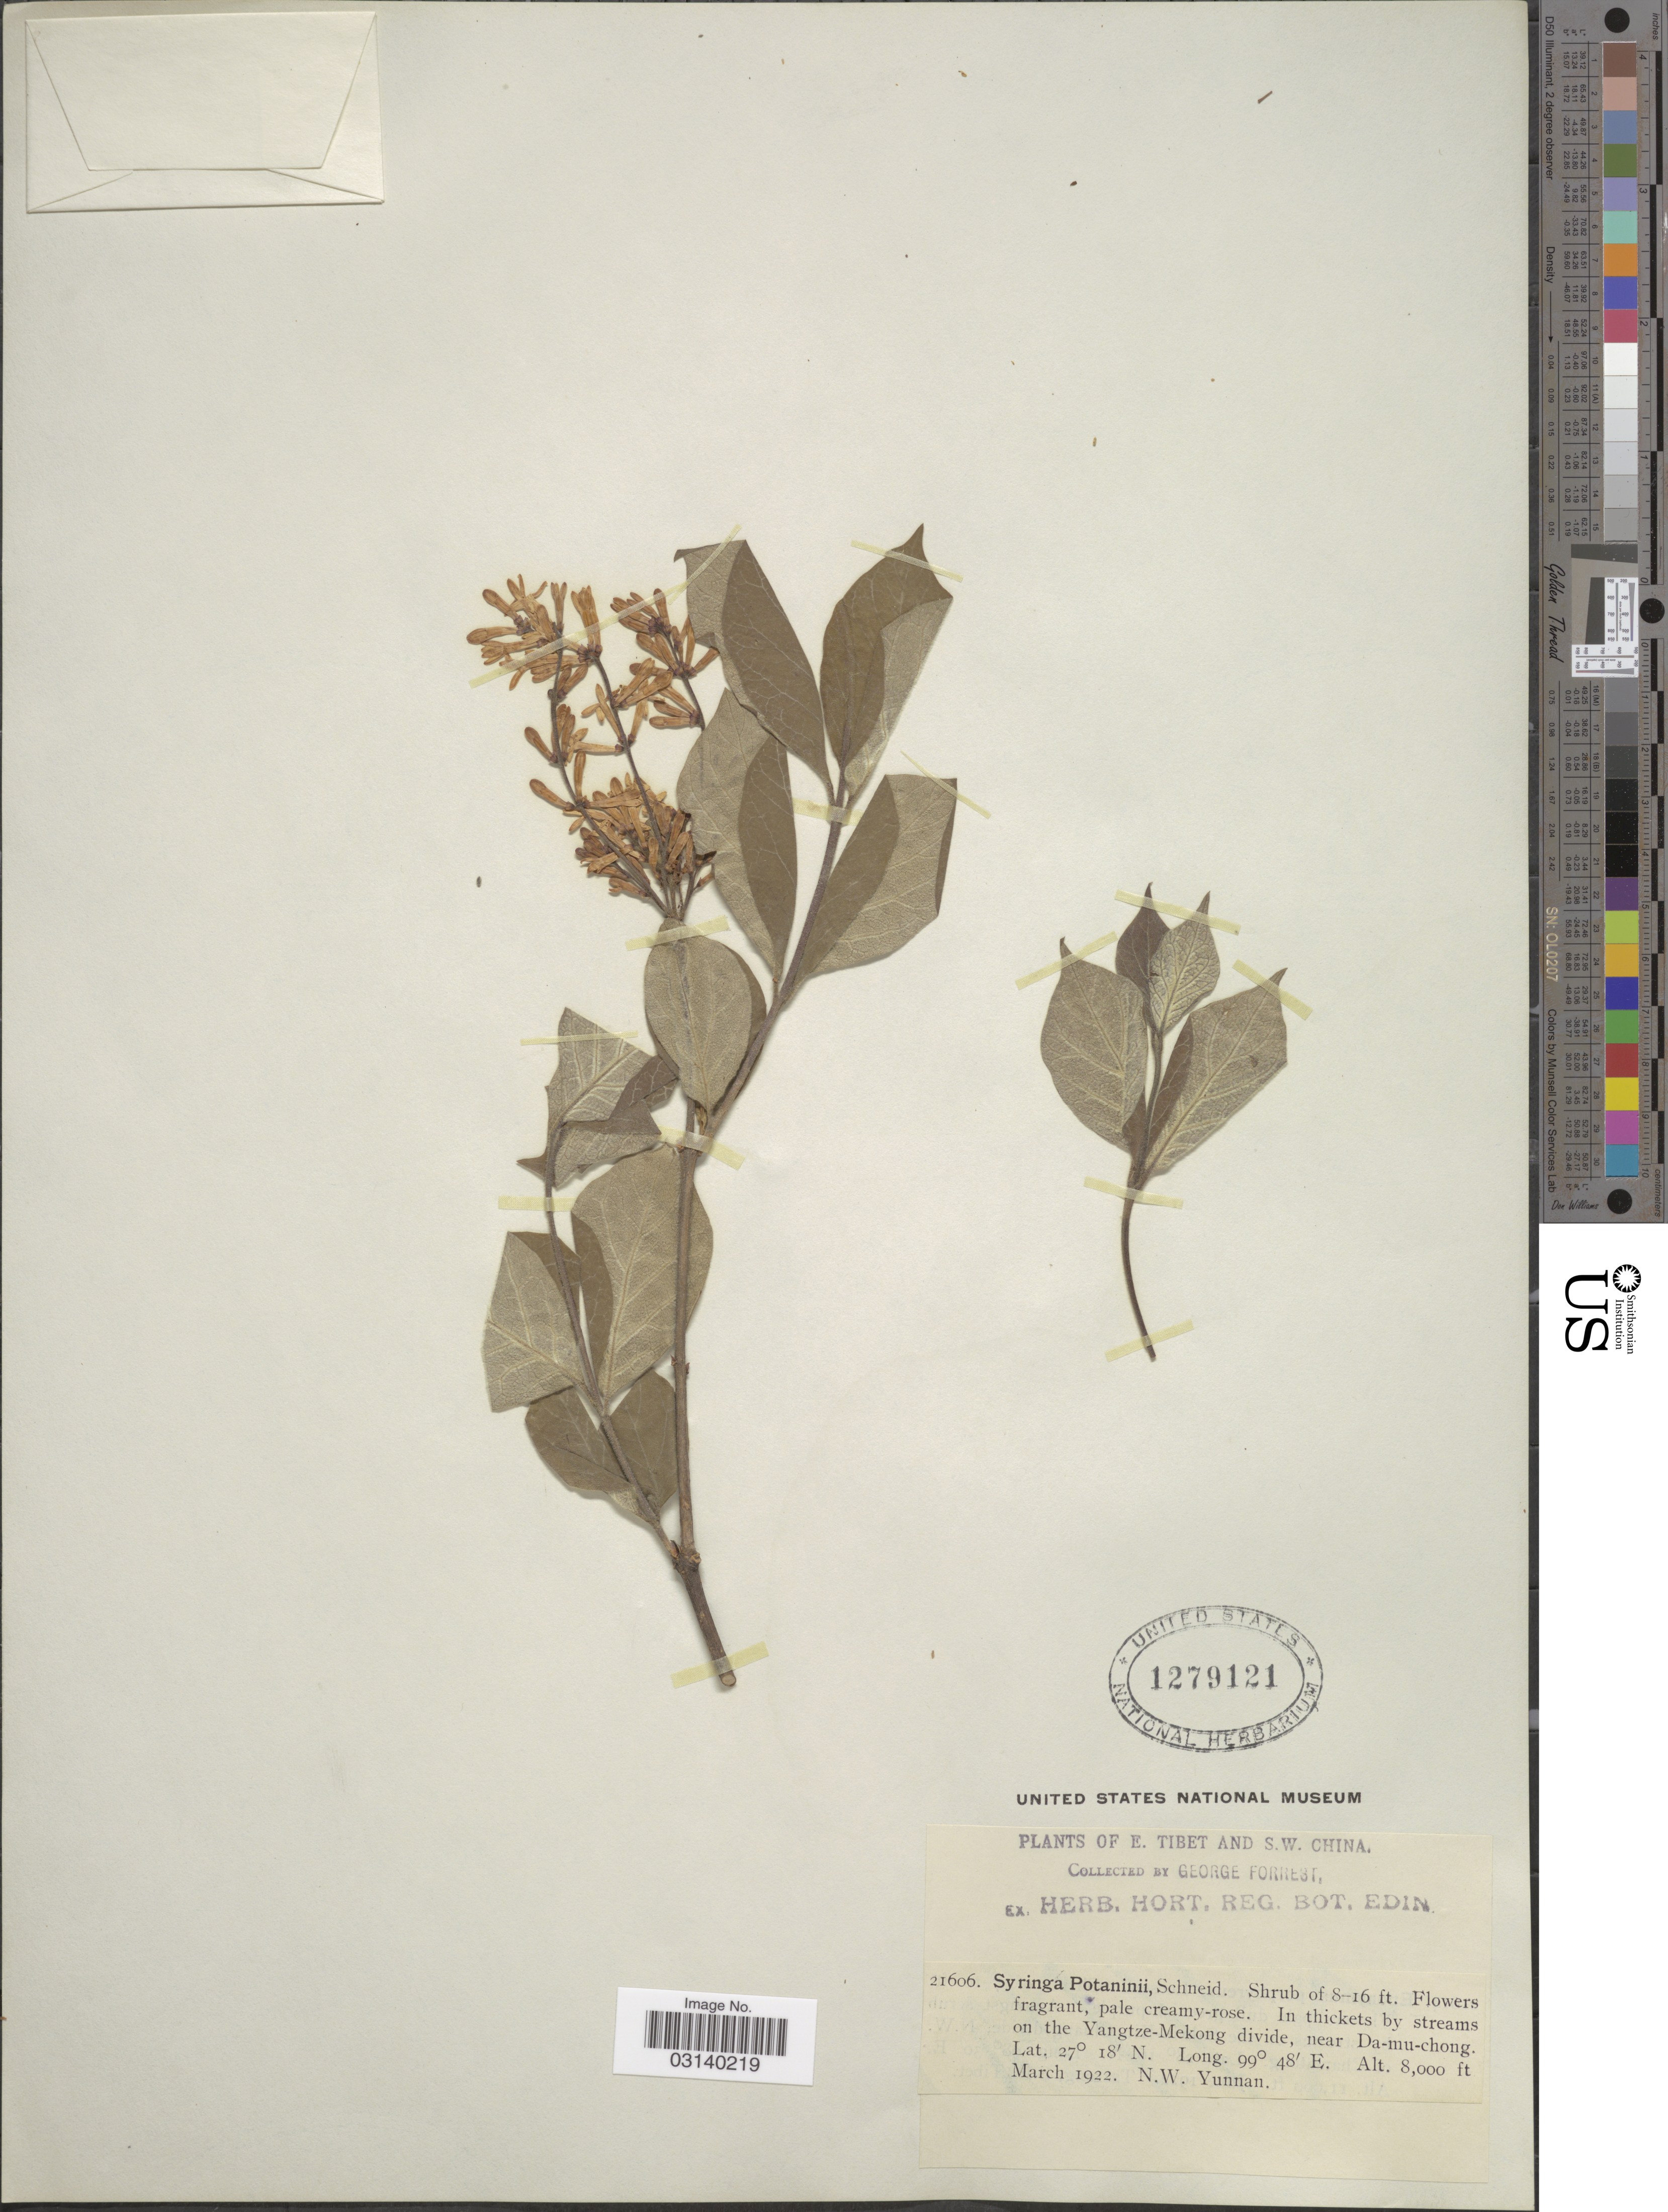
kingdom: Plantae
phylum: Tracheophyta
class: Magnoliopsida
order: Lamiales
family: Oleaceae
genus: Syringa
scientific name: Syringa pubescens subsp. microphylla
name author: (Diels) M.C. Chang & X.L. Chen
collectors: G. Forrest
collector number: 21606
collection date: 1922-03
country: China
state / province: Yunnan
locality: E. Tibet and S.W. China. In thickets by streams on the Yangtze-Mekong divide, near Da-mu-chong. N.W. Yunnan.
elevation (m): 2438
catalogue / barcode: US 1279121